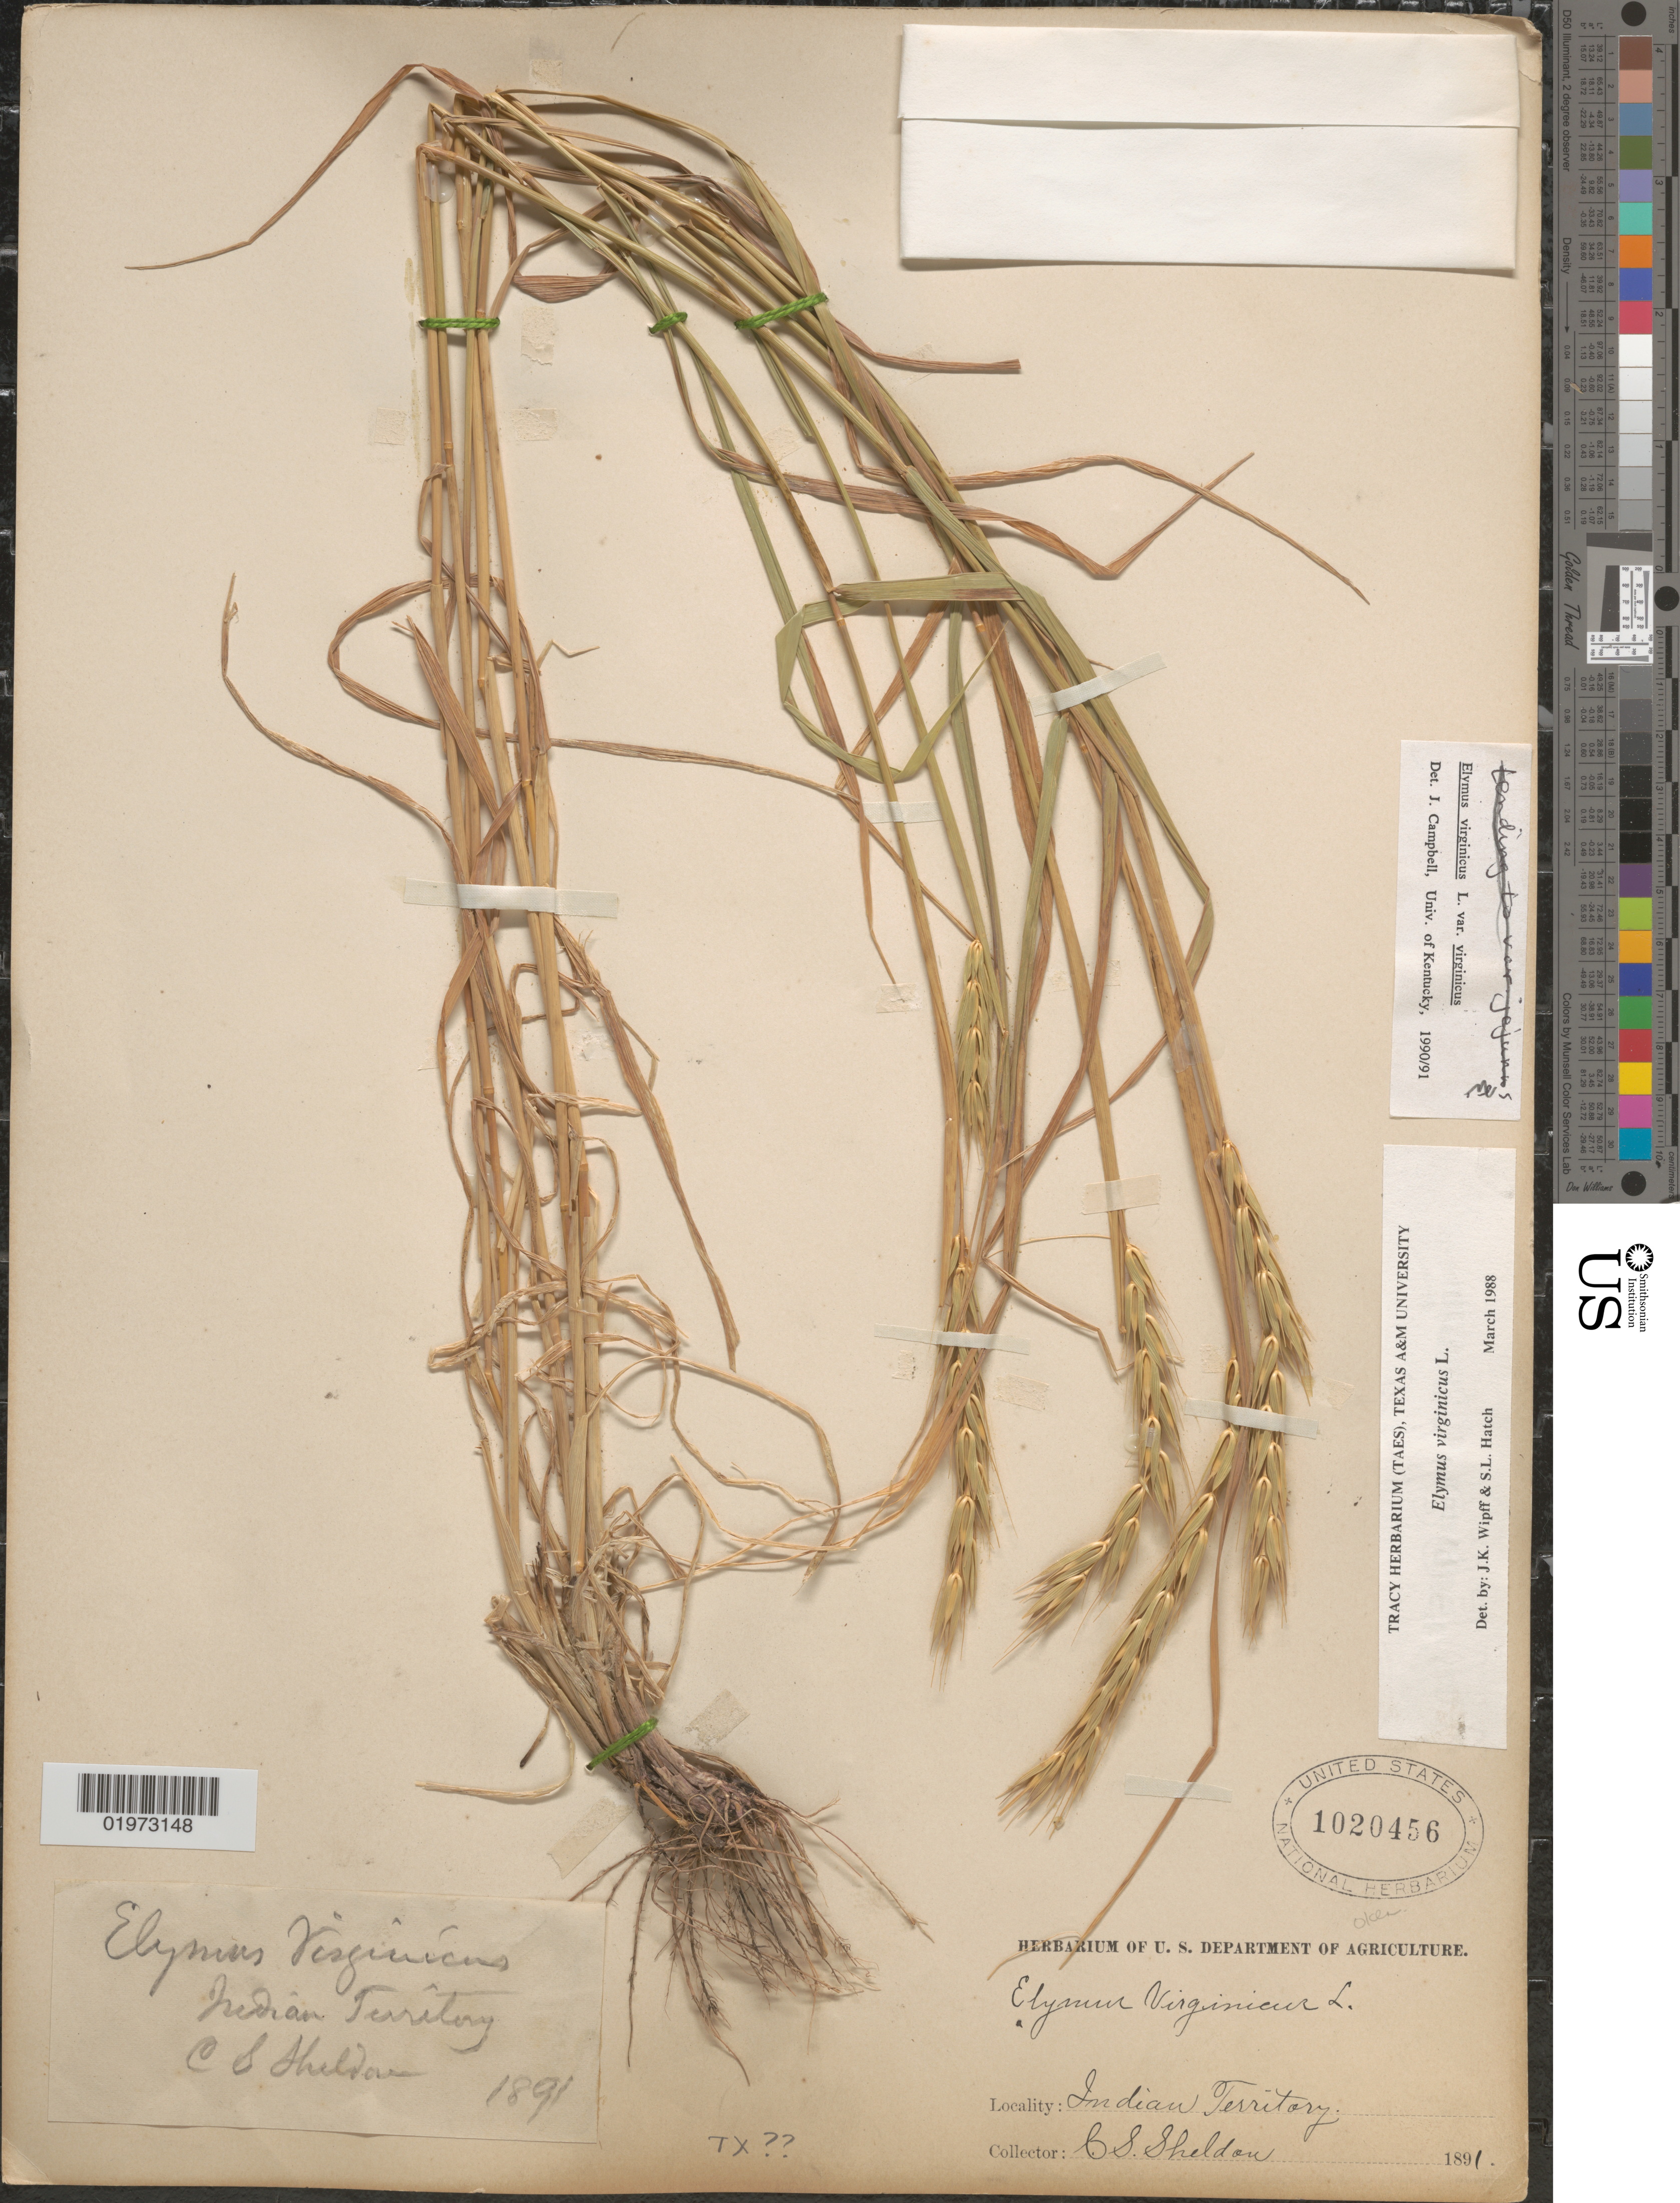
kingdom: Plantae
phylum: Tracheophyta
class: Liliopsida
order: Poales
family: Poaceae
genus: Elymus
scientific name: Elymus virginicus var. virginicus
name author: L.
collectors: C. S. Sheldon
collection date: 1891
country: United States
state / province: Oklahoma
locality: Indian Territory.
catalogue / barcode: US 1020456